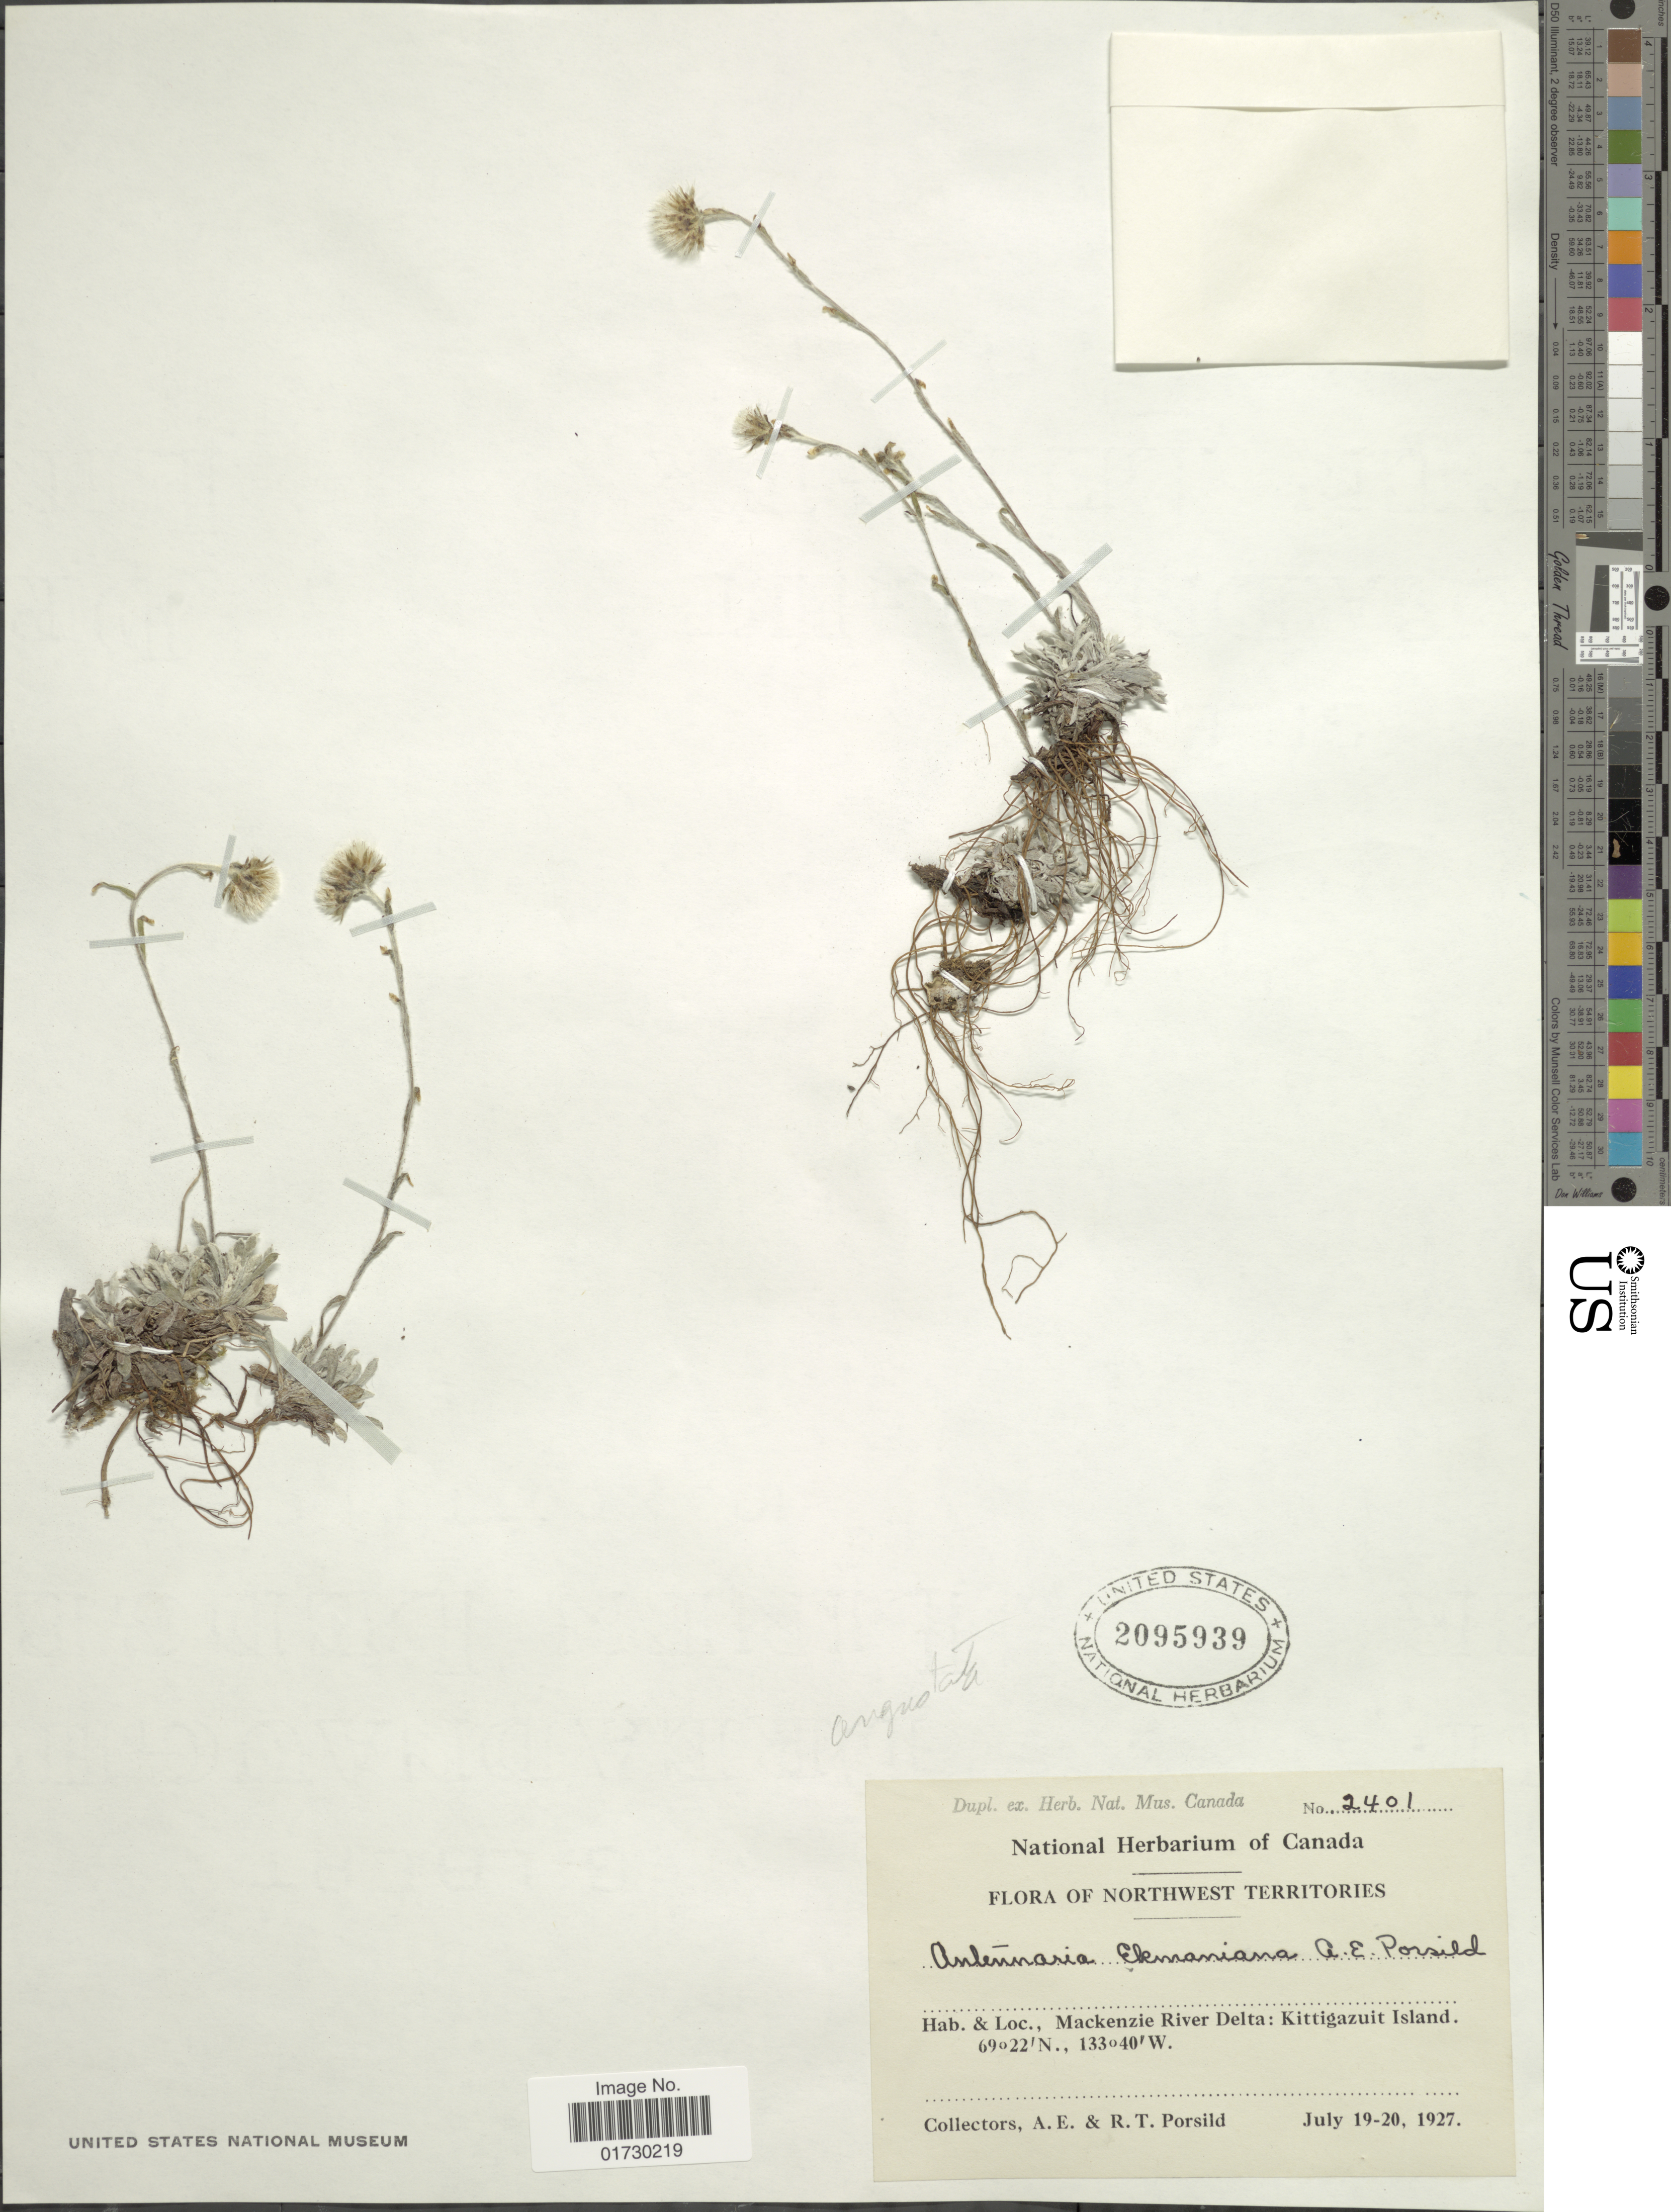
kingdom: Plantae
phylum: Tracheophyta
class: Magnoliopsida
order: Asterales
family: Asteraceae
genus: Antennaria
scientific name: Antennaria angustata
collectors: A. E. Porsild & R. T. Porsild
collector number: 2401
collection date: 1927-07-19/1927-07-20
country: Canada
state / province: Northwest Territories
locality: Mackenzie River Delta: Kittigazuit Island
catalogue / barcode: US 2095939